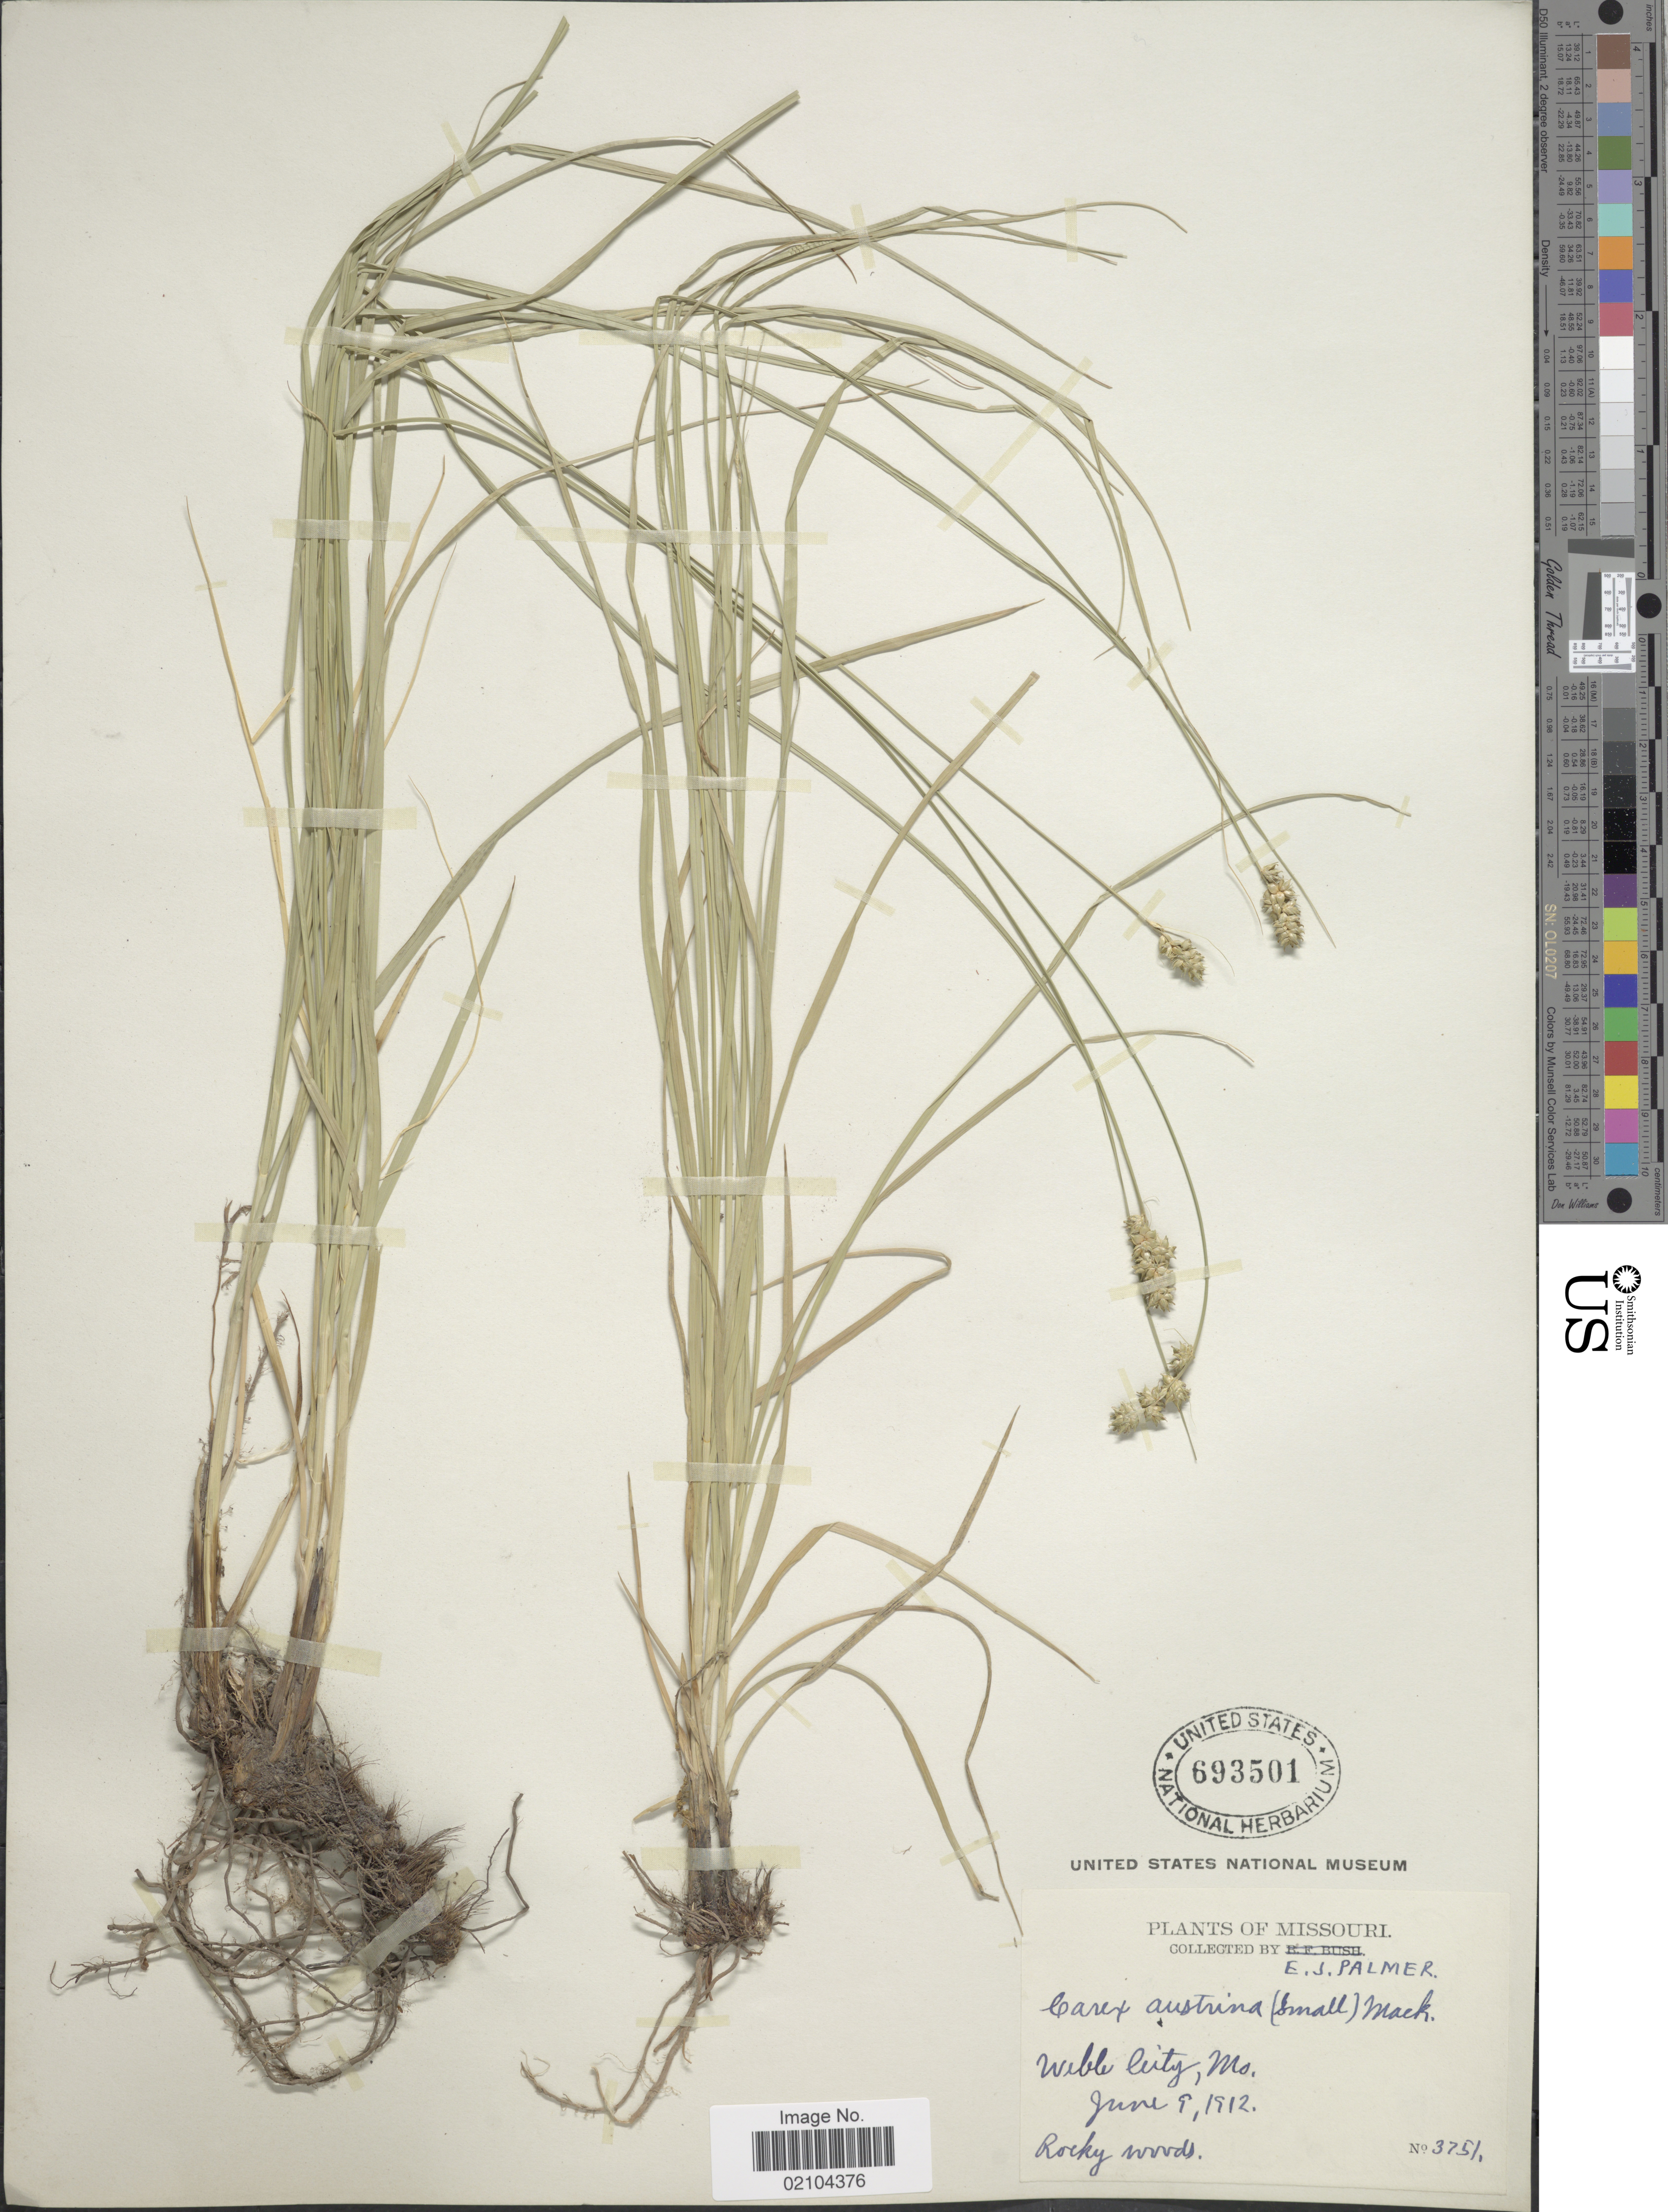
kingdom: Plantae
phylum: Tracheophyta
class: Liliopsida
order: Poales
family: Cyperaceae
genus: Carex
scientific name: Carex austrina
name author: Mack.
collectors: E. J. Palmer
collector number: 3751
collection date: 1912-06-09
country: United States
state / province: Missouri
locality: Webb City, Rocky woods.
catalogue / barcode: US 693501